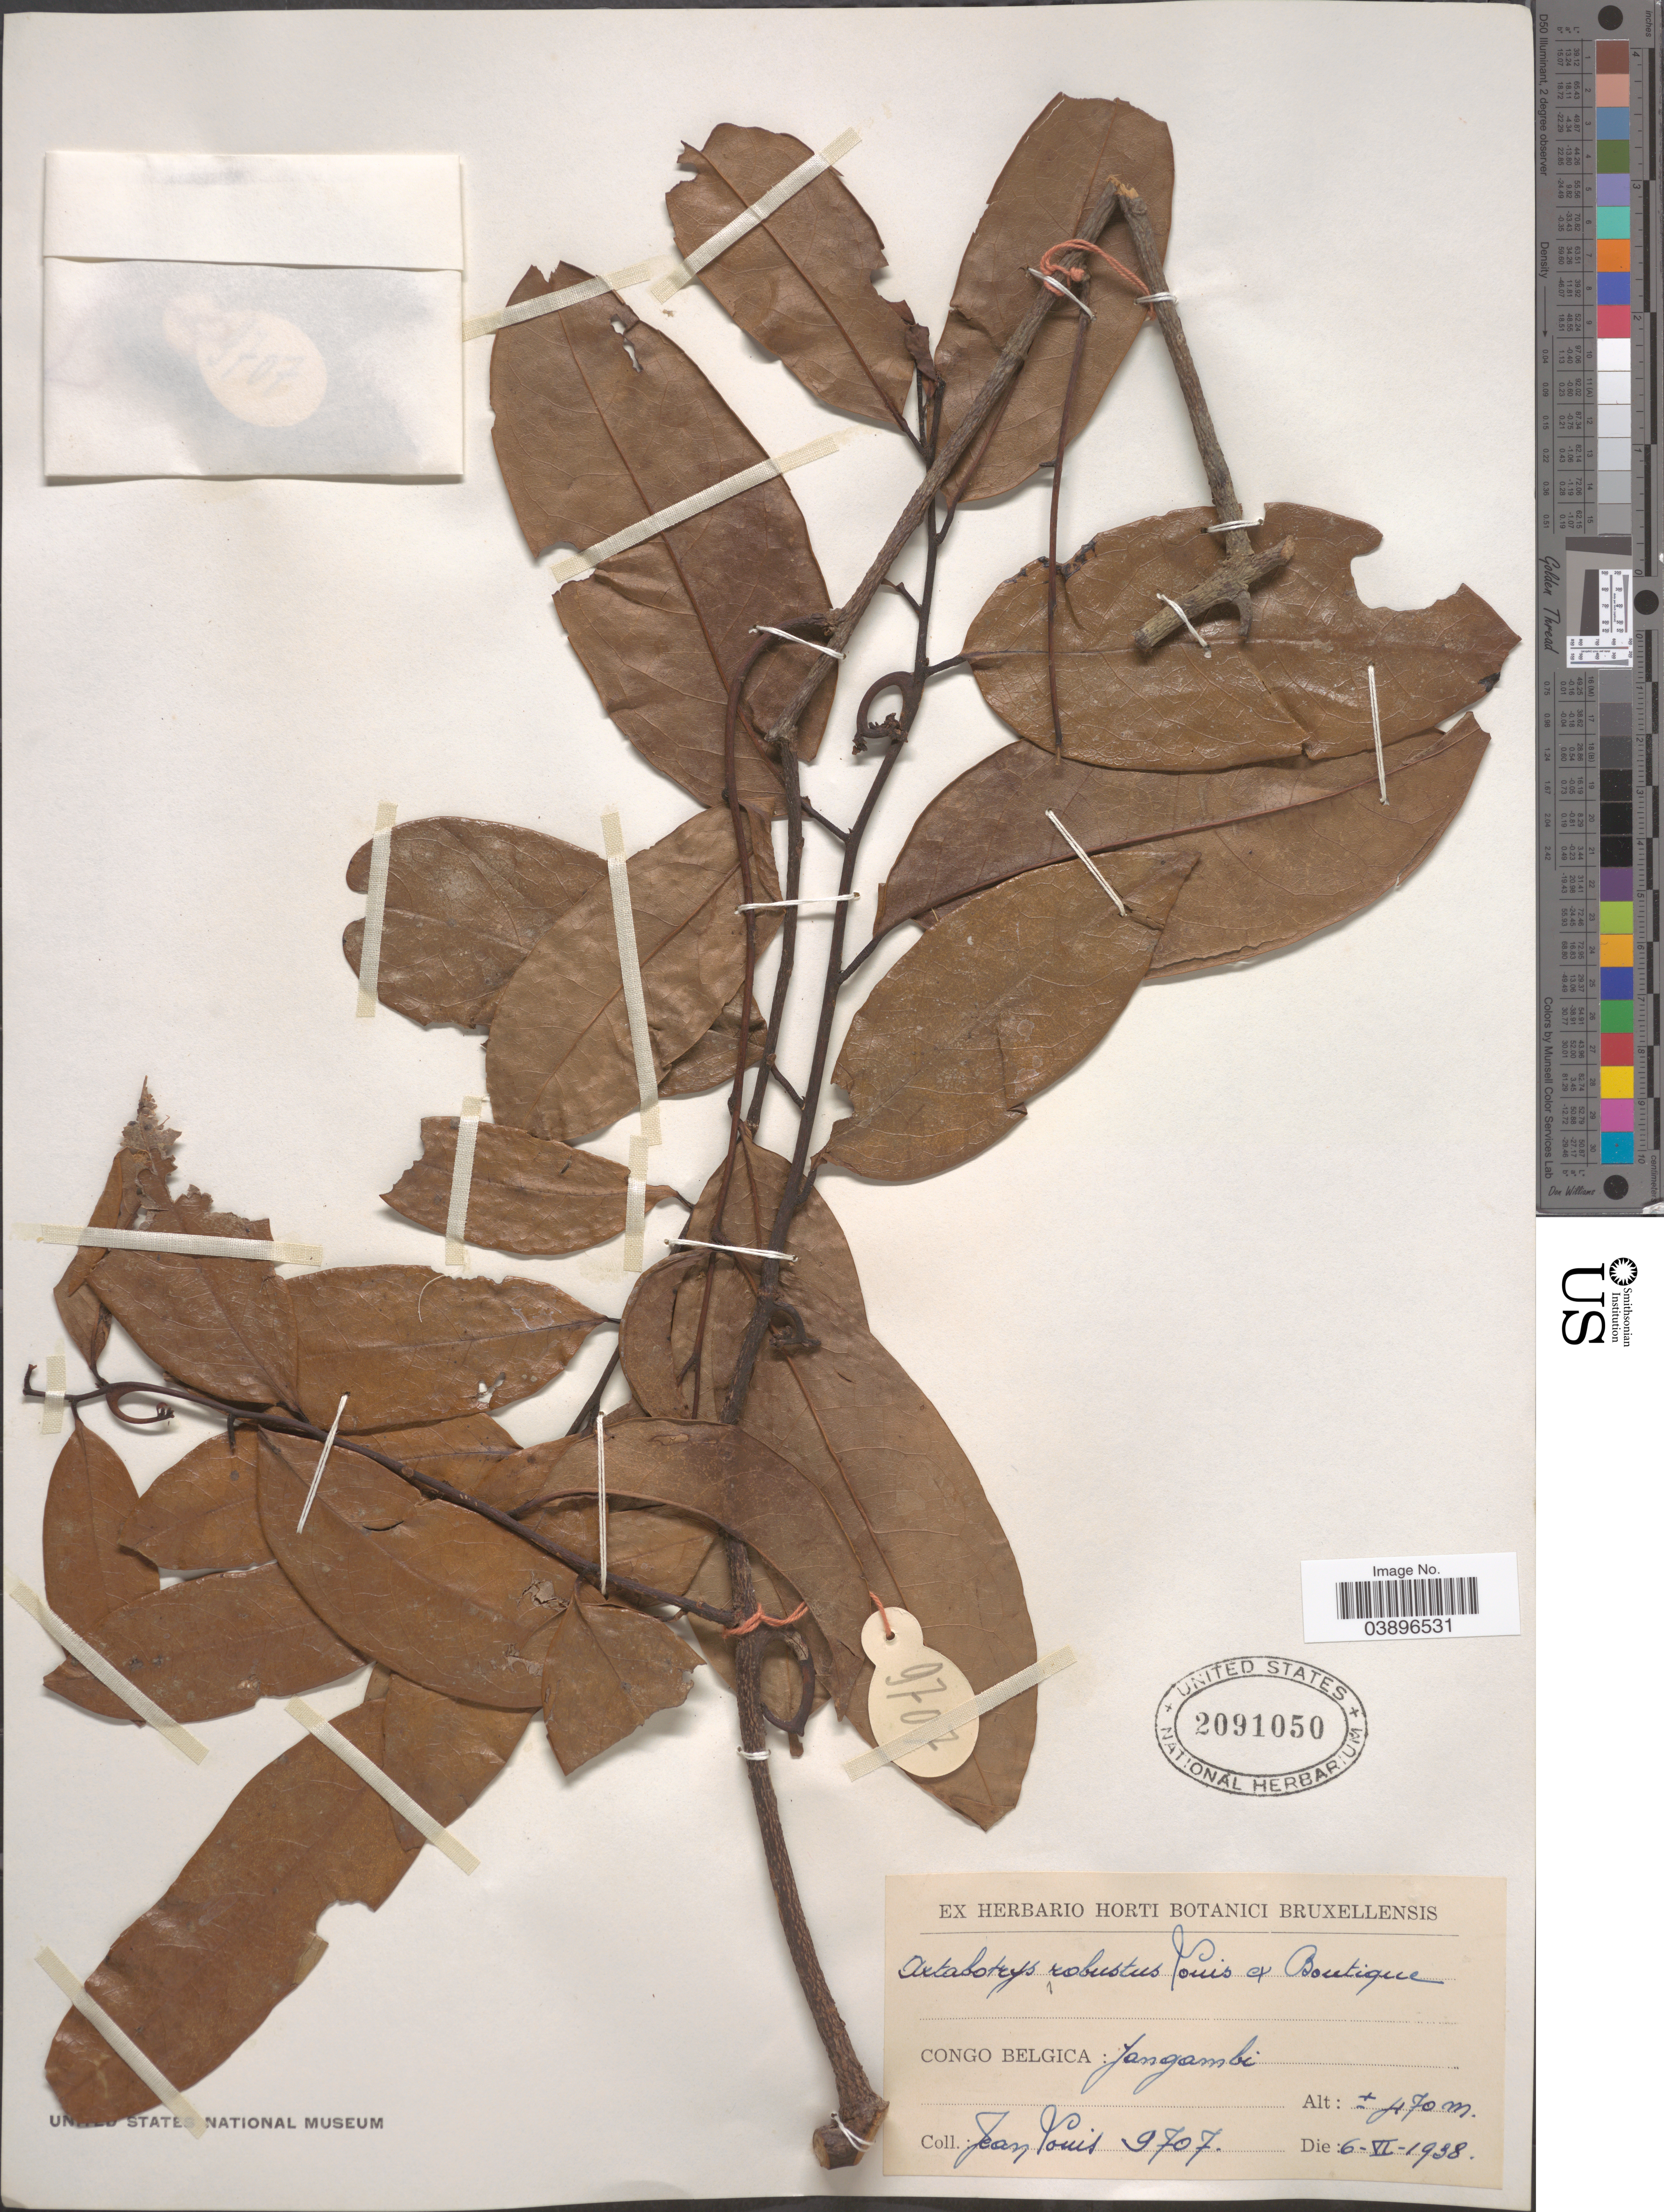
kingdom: Plantae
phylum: Tracheophyta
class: Magnoliopsida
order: Magnoliales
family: Annonaceae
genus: Artabotrys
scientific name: Artabotrys robustus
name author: Louis ex Boutique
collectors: J. Louis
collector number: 9707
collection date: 1938-06-06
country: Congo, Democratic Republic of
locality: Congo Belgica: Yangambi.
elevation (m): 470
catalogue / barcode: US 2091050